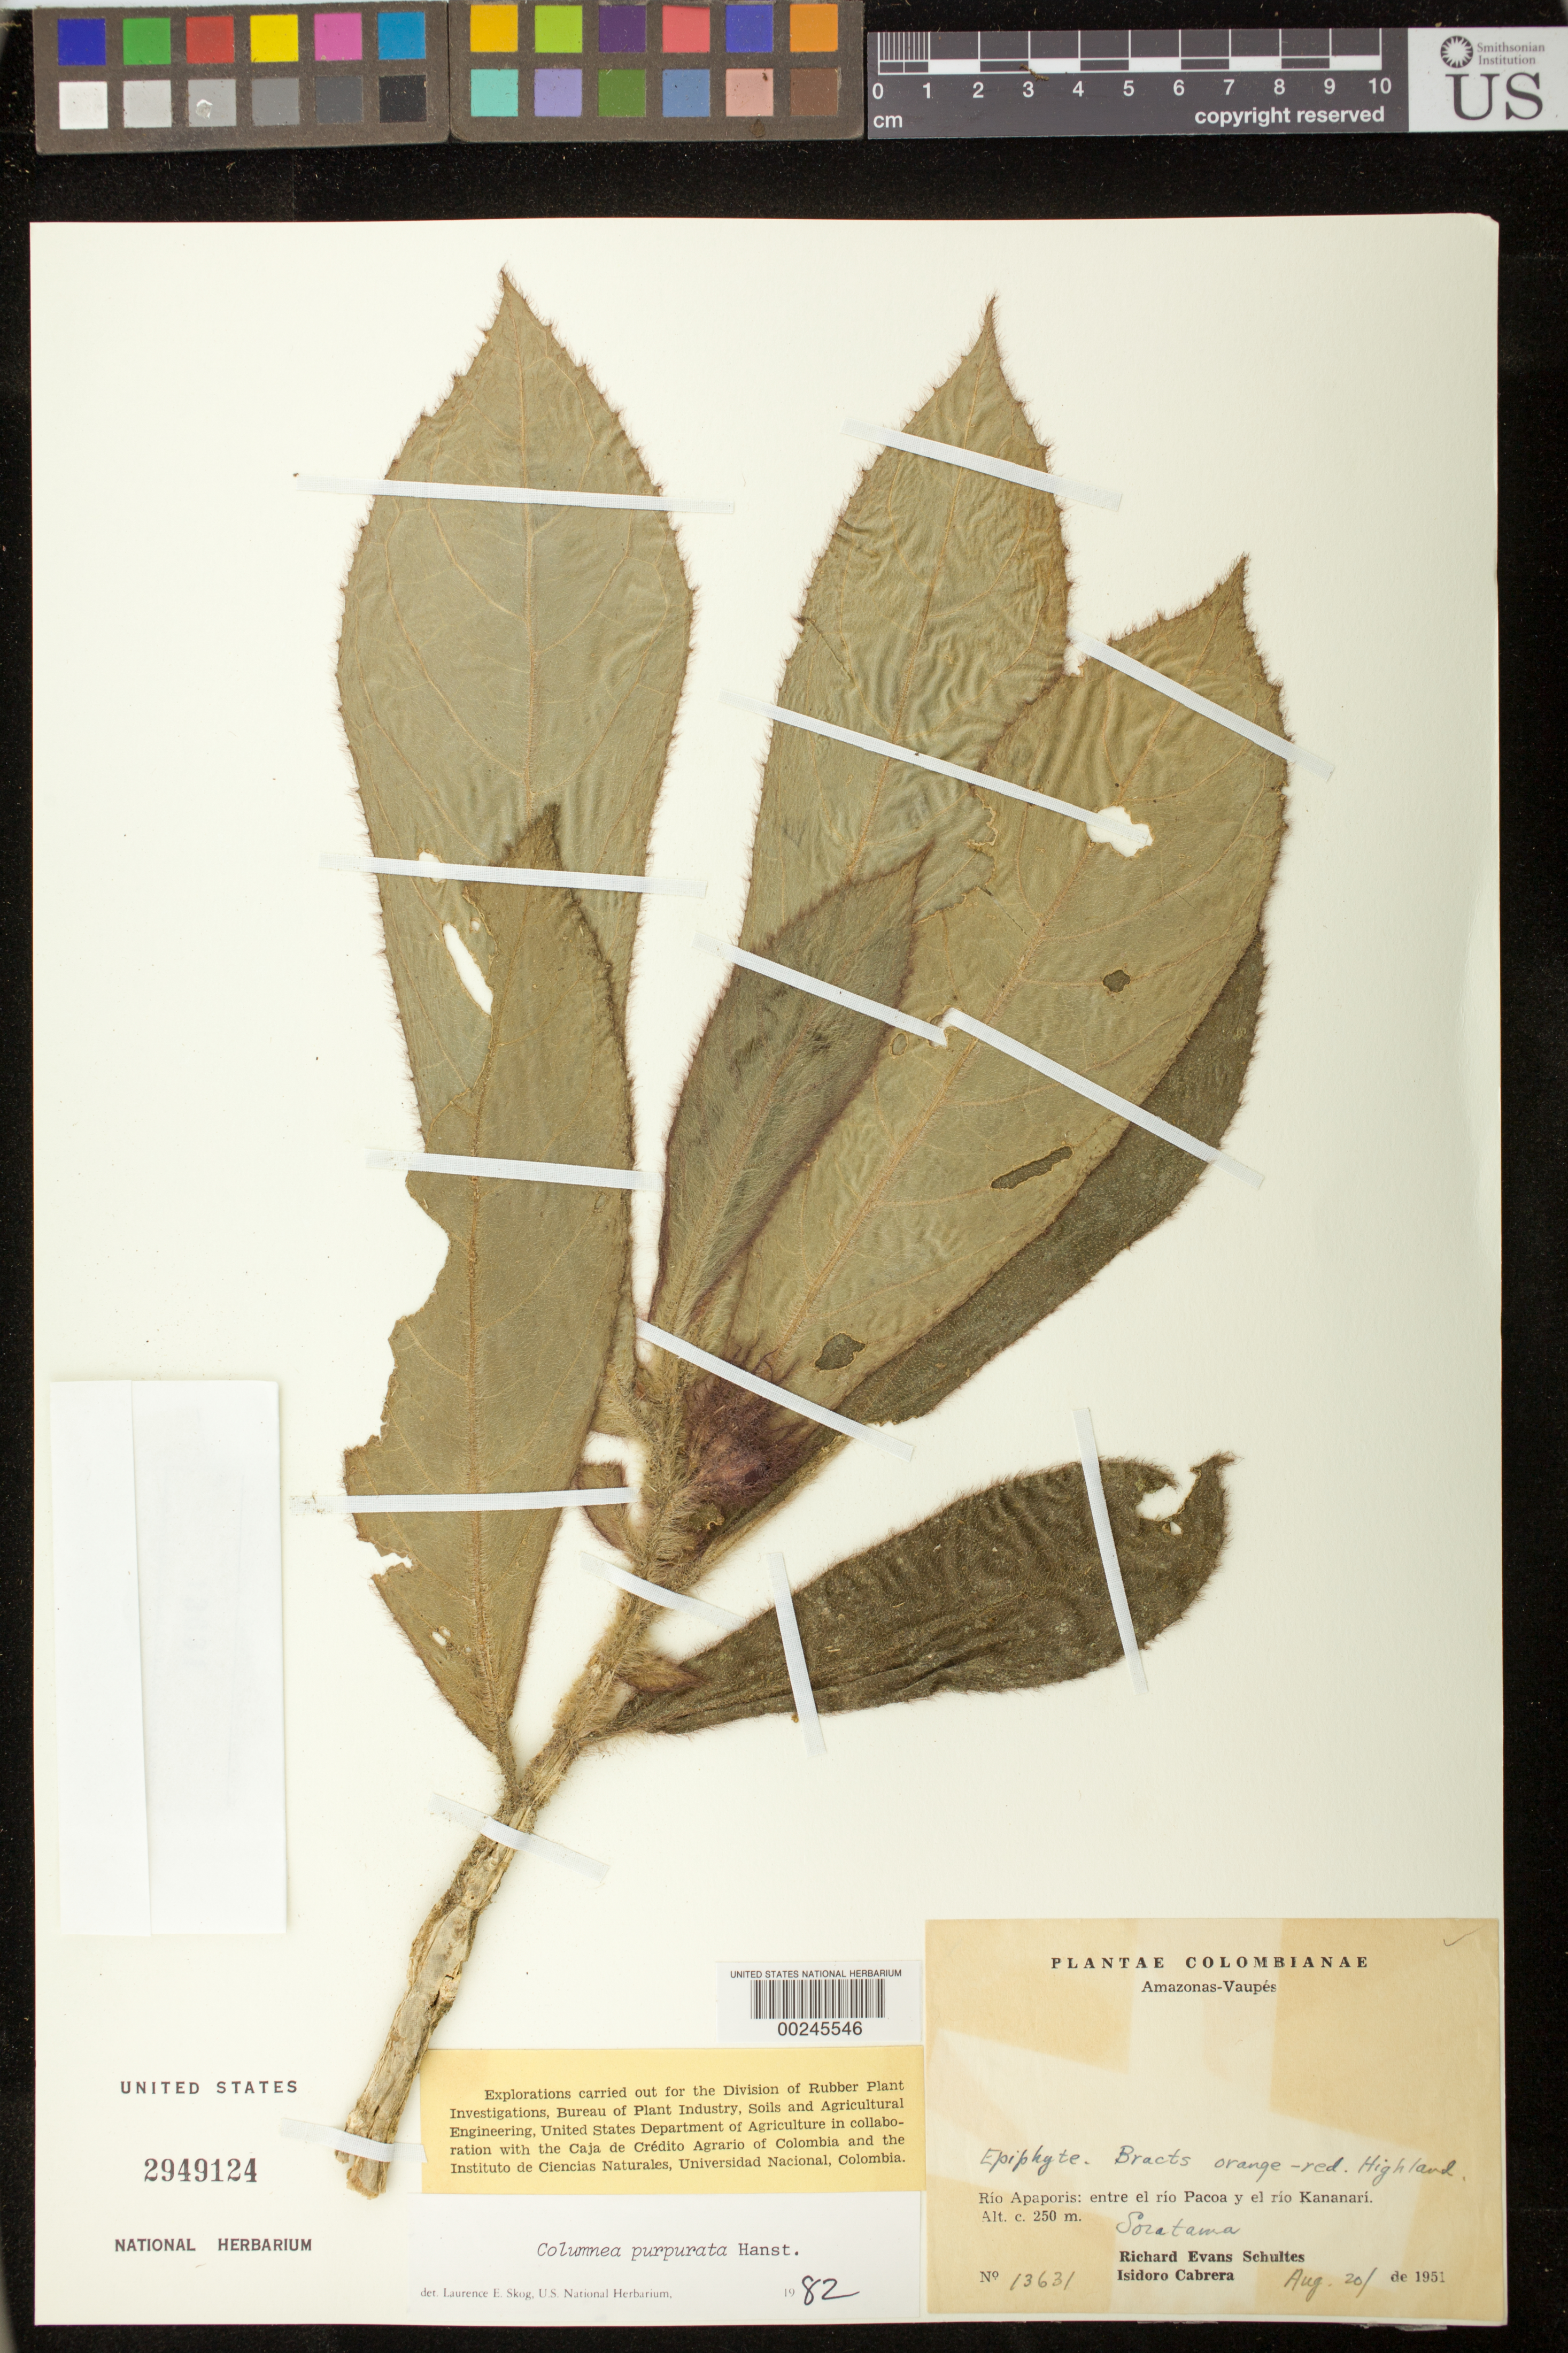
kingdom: Plantae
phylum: Tracheophyta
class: Magnoliopsida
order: Lamiales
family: Gesneriaceae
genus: Columnea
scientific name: Columnea purpurata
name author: Hanst.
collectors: R. E. Schultes & I. Cabrera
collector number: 13631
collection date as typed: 20 Aug 1951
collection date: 1951-08-20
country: Colombia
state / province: Amazônas / Vaupés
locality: Rio Apaporis, between el Rio Pacoa and Rio Kananari, Soratama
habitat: Highland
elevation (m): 250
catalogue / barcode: US 2949124